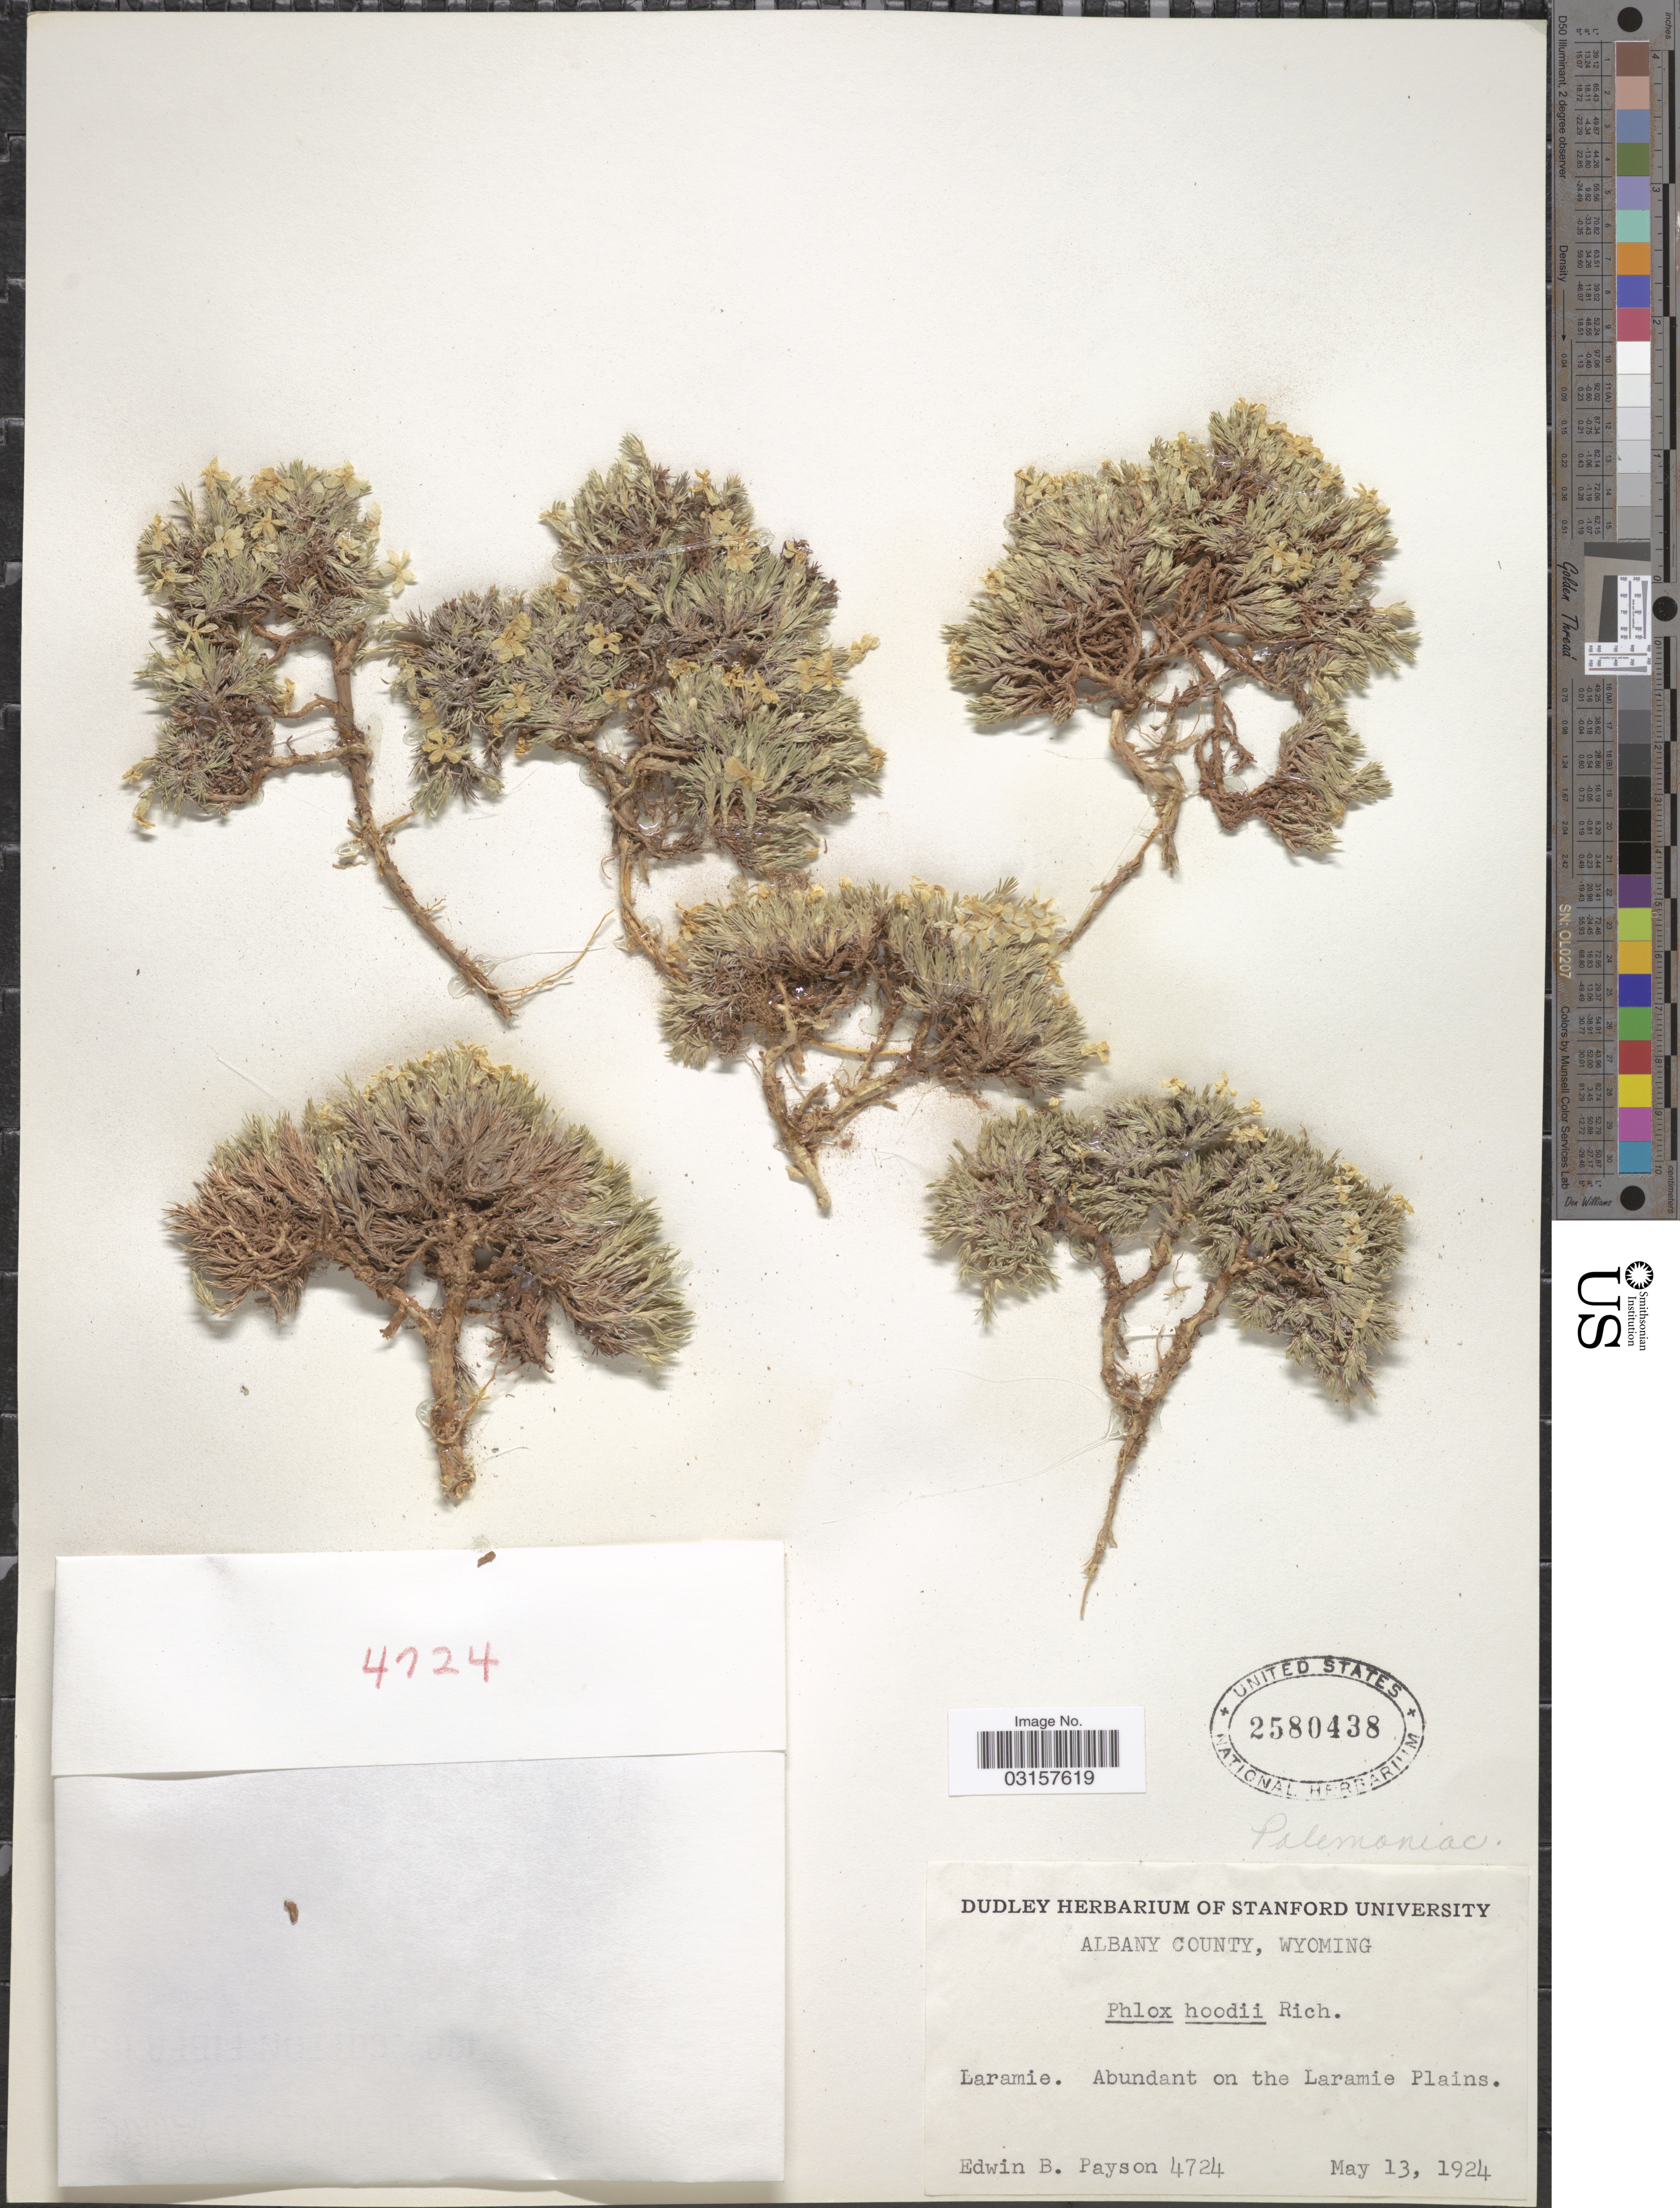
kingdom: Plantae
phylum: Tracheophyta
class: Magnoliopsida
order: Ericales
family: Polemoniaceae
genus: Phlox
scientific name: Phlox hoodii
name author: Richardson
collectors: E. B. Payson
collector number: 4724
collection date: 1924-05-13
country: United States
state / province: Wyoming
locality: Albany County, Laramie. Abundant on the Laramie Plains.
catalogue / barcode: US 2580438